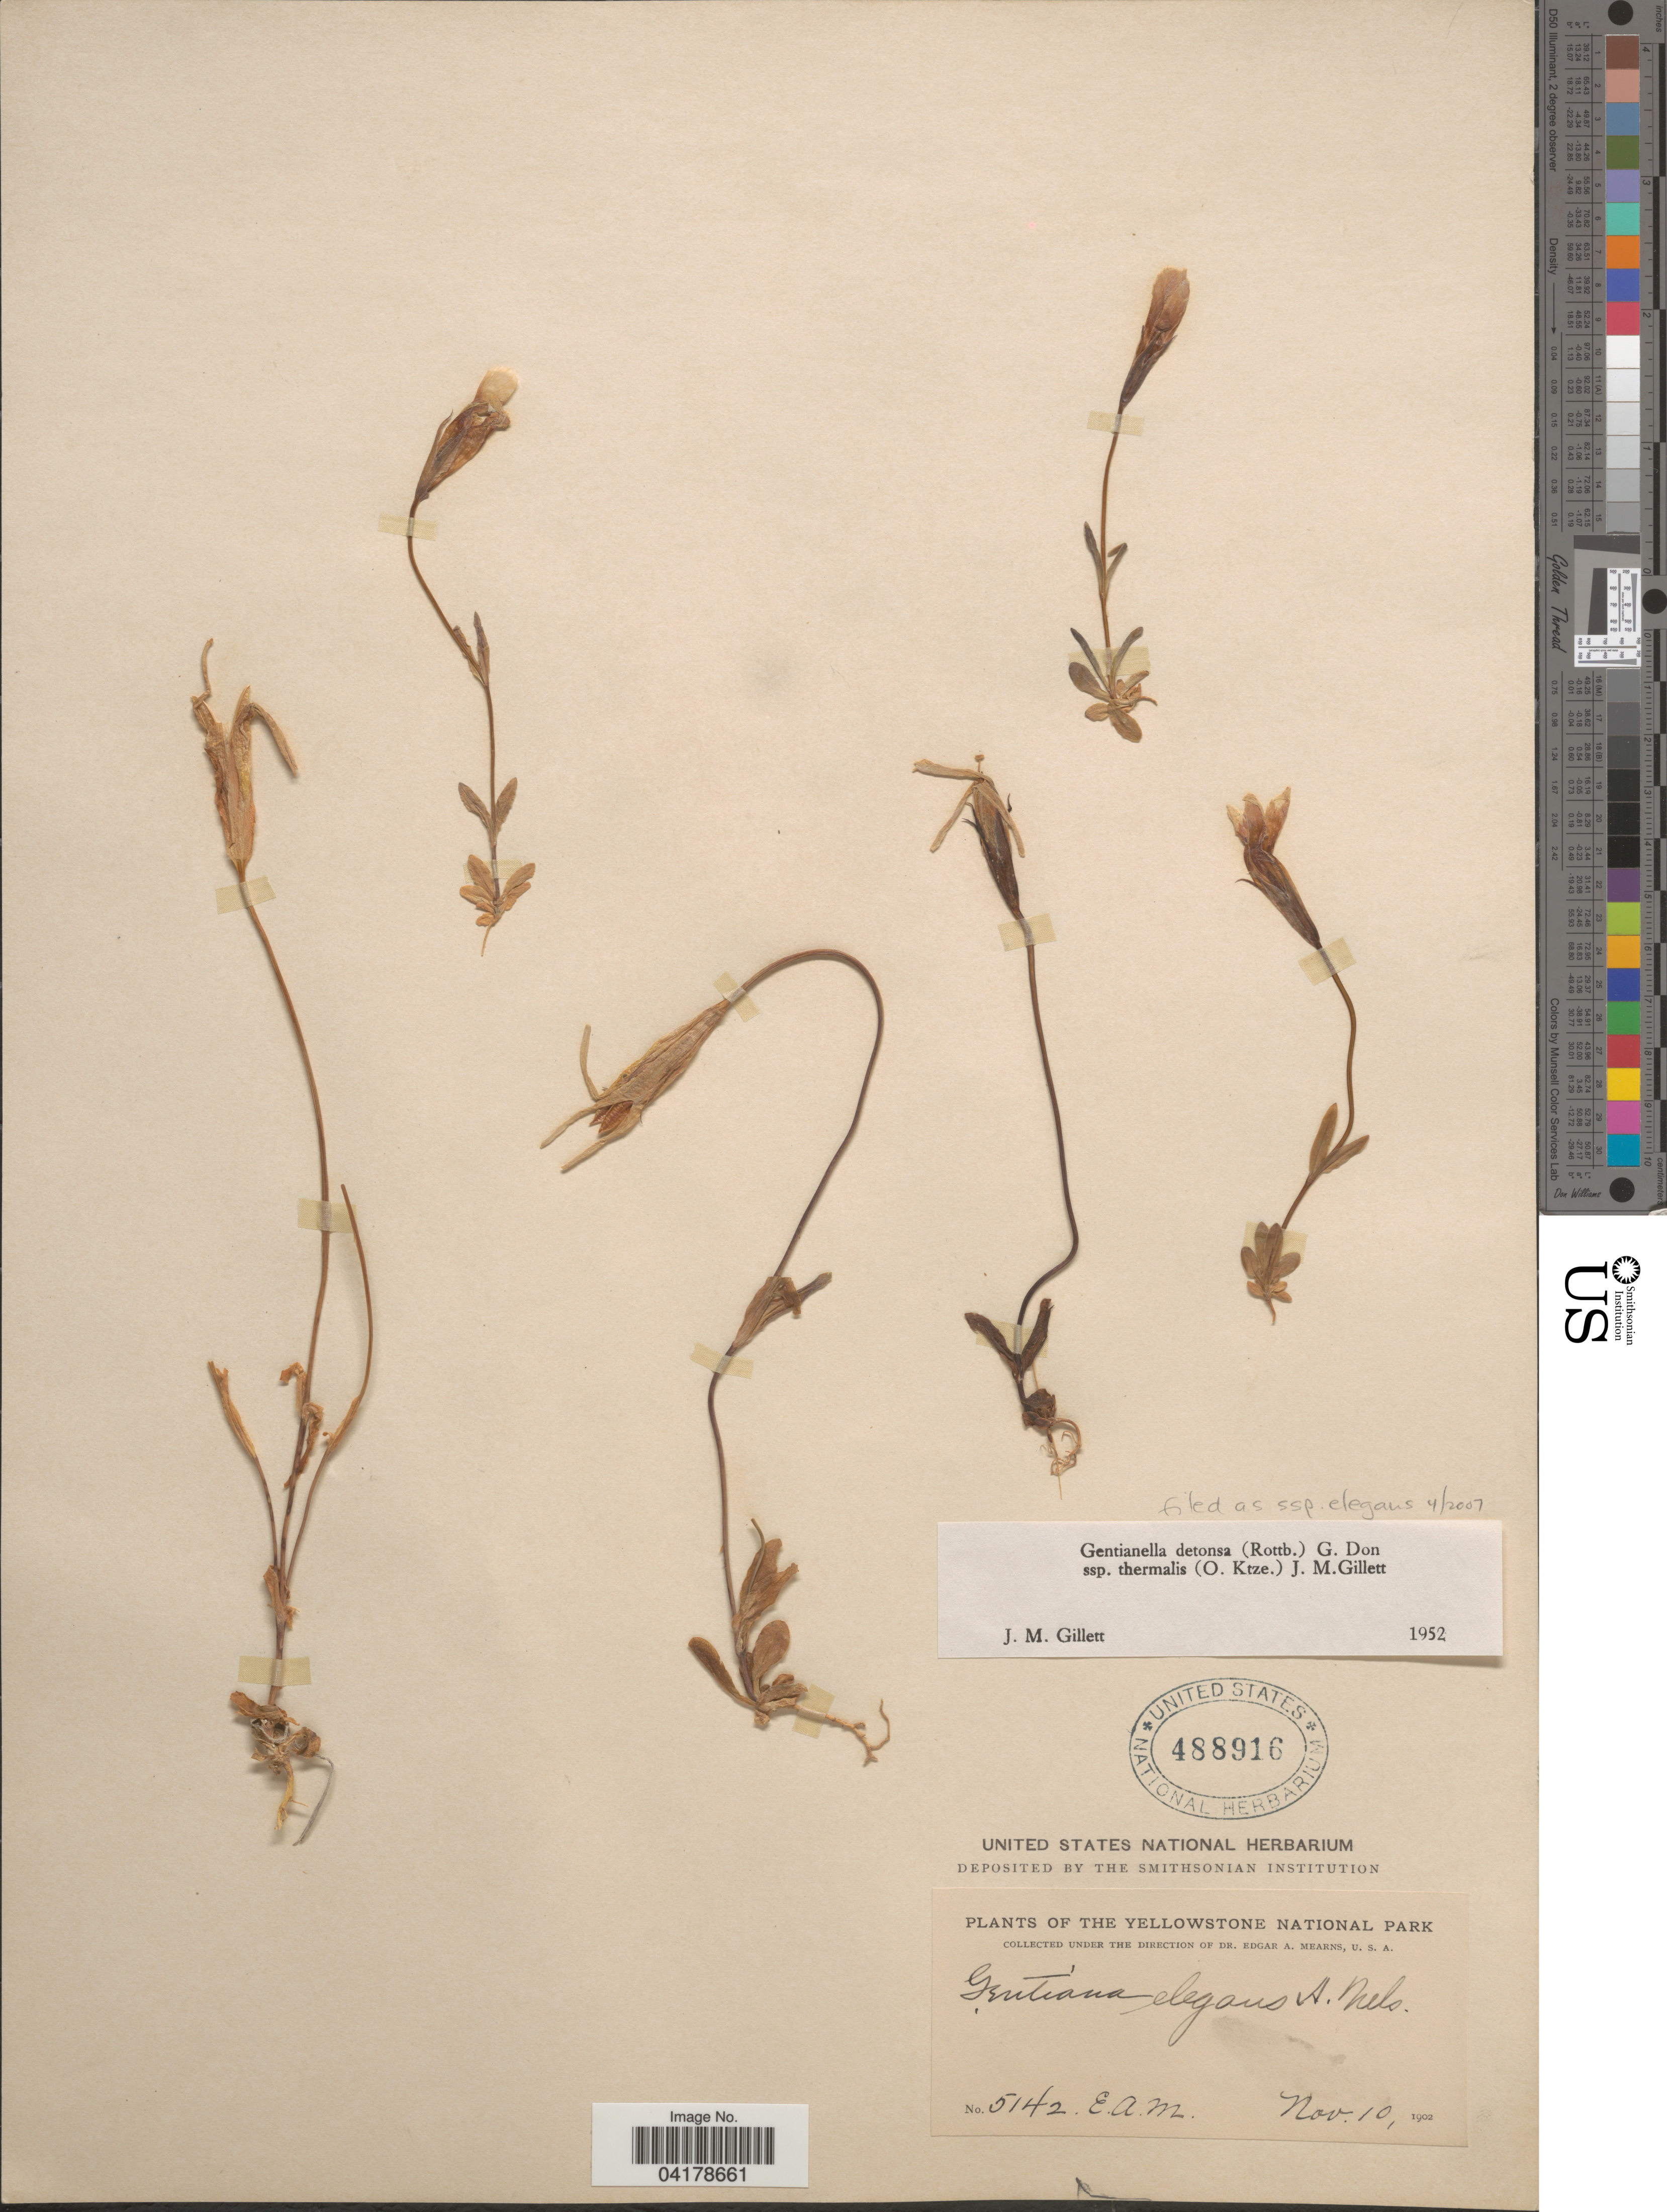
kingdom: Plantae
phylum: Tracheophyta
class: Magnoliopsida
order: Gentianales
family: Gentianaceae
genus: Gentianella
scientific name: Gentianella detonsa subsp. thermalis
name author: (Kuntze) J.M. Gillett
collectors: E. A. Mearns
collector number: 5142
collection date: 1902-11-10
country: United States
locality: The Yellowstone National Park.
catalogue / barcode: US 488916